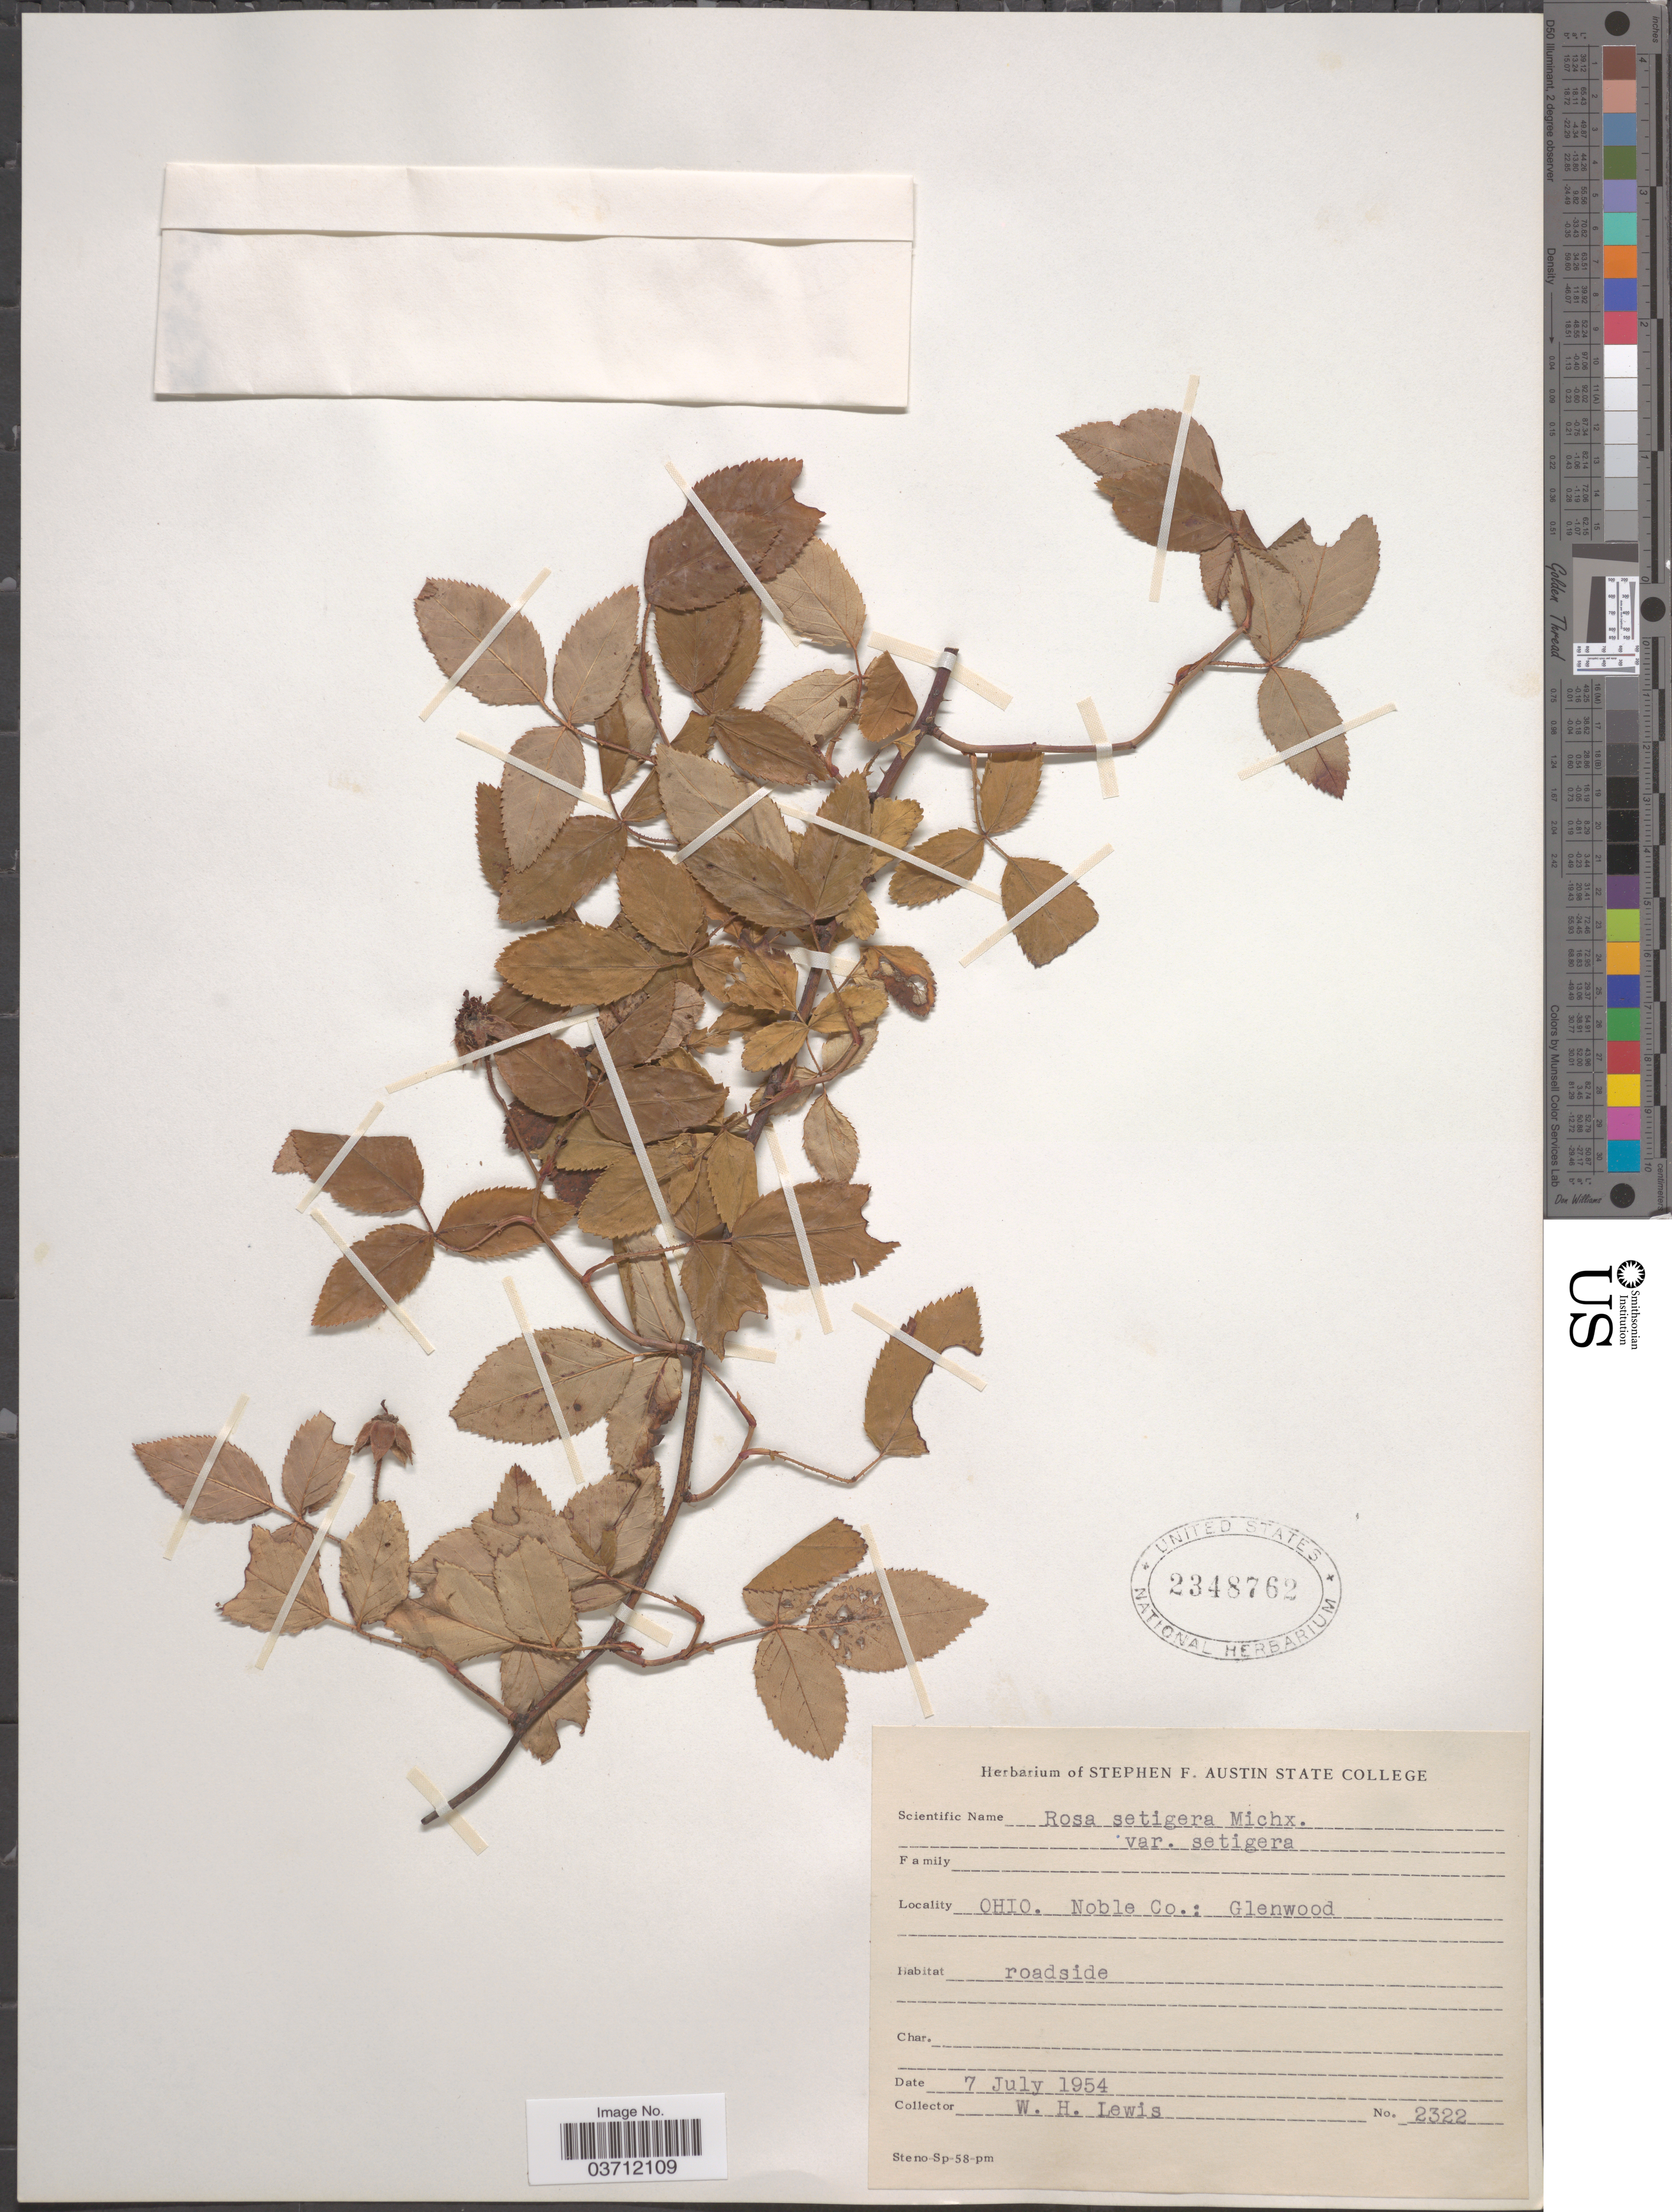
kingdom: Plantae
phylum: Tracheophyta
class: Magnoliopsida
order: Rosales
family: Rosaceae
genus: Rosa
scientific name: Rosa setigera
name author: Michx.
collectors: W. H. Lewis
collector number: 2322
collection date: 1954-07-07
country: United States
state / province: Ohio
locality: Noble Co.: Glenwood.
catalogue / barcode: US 2348762